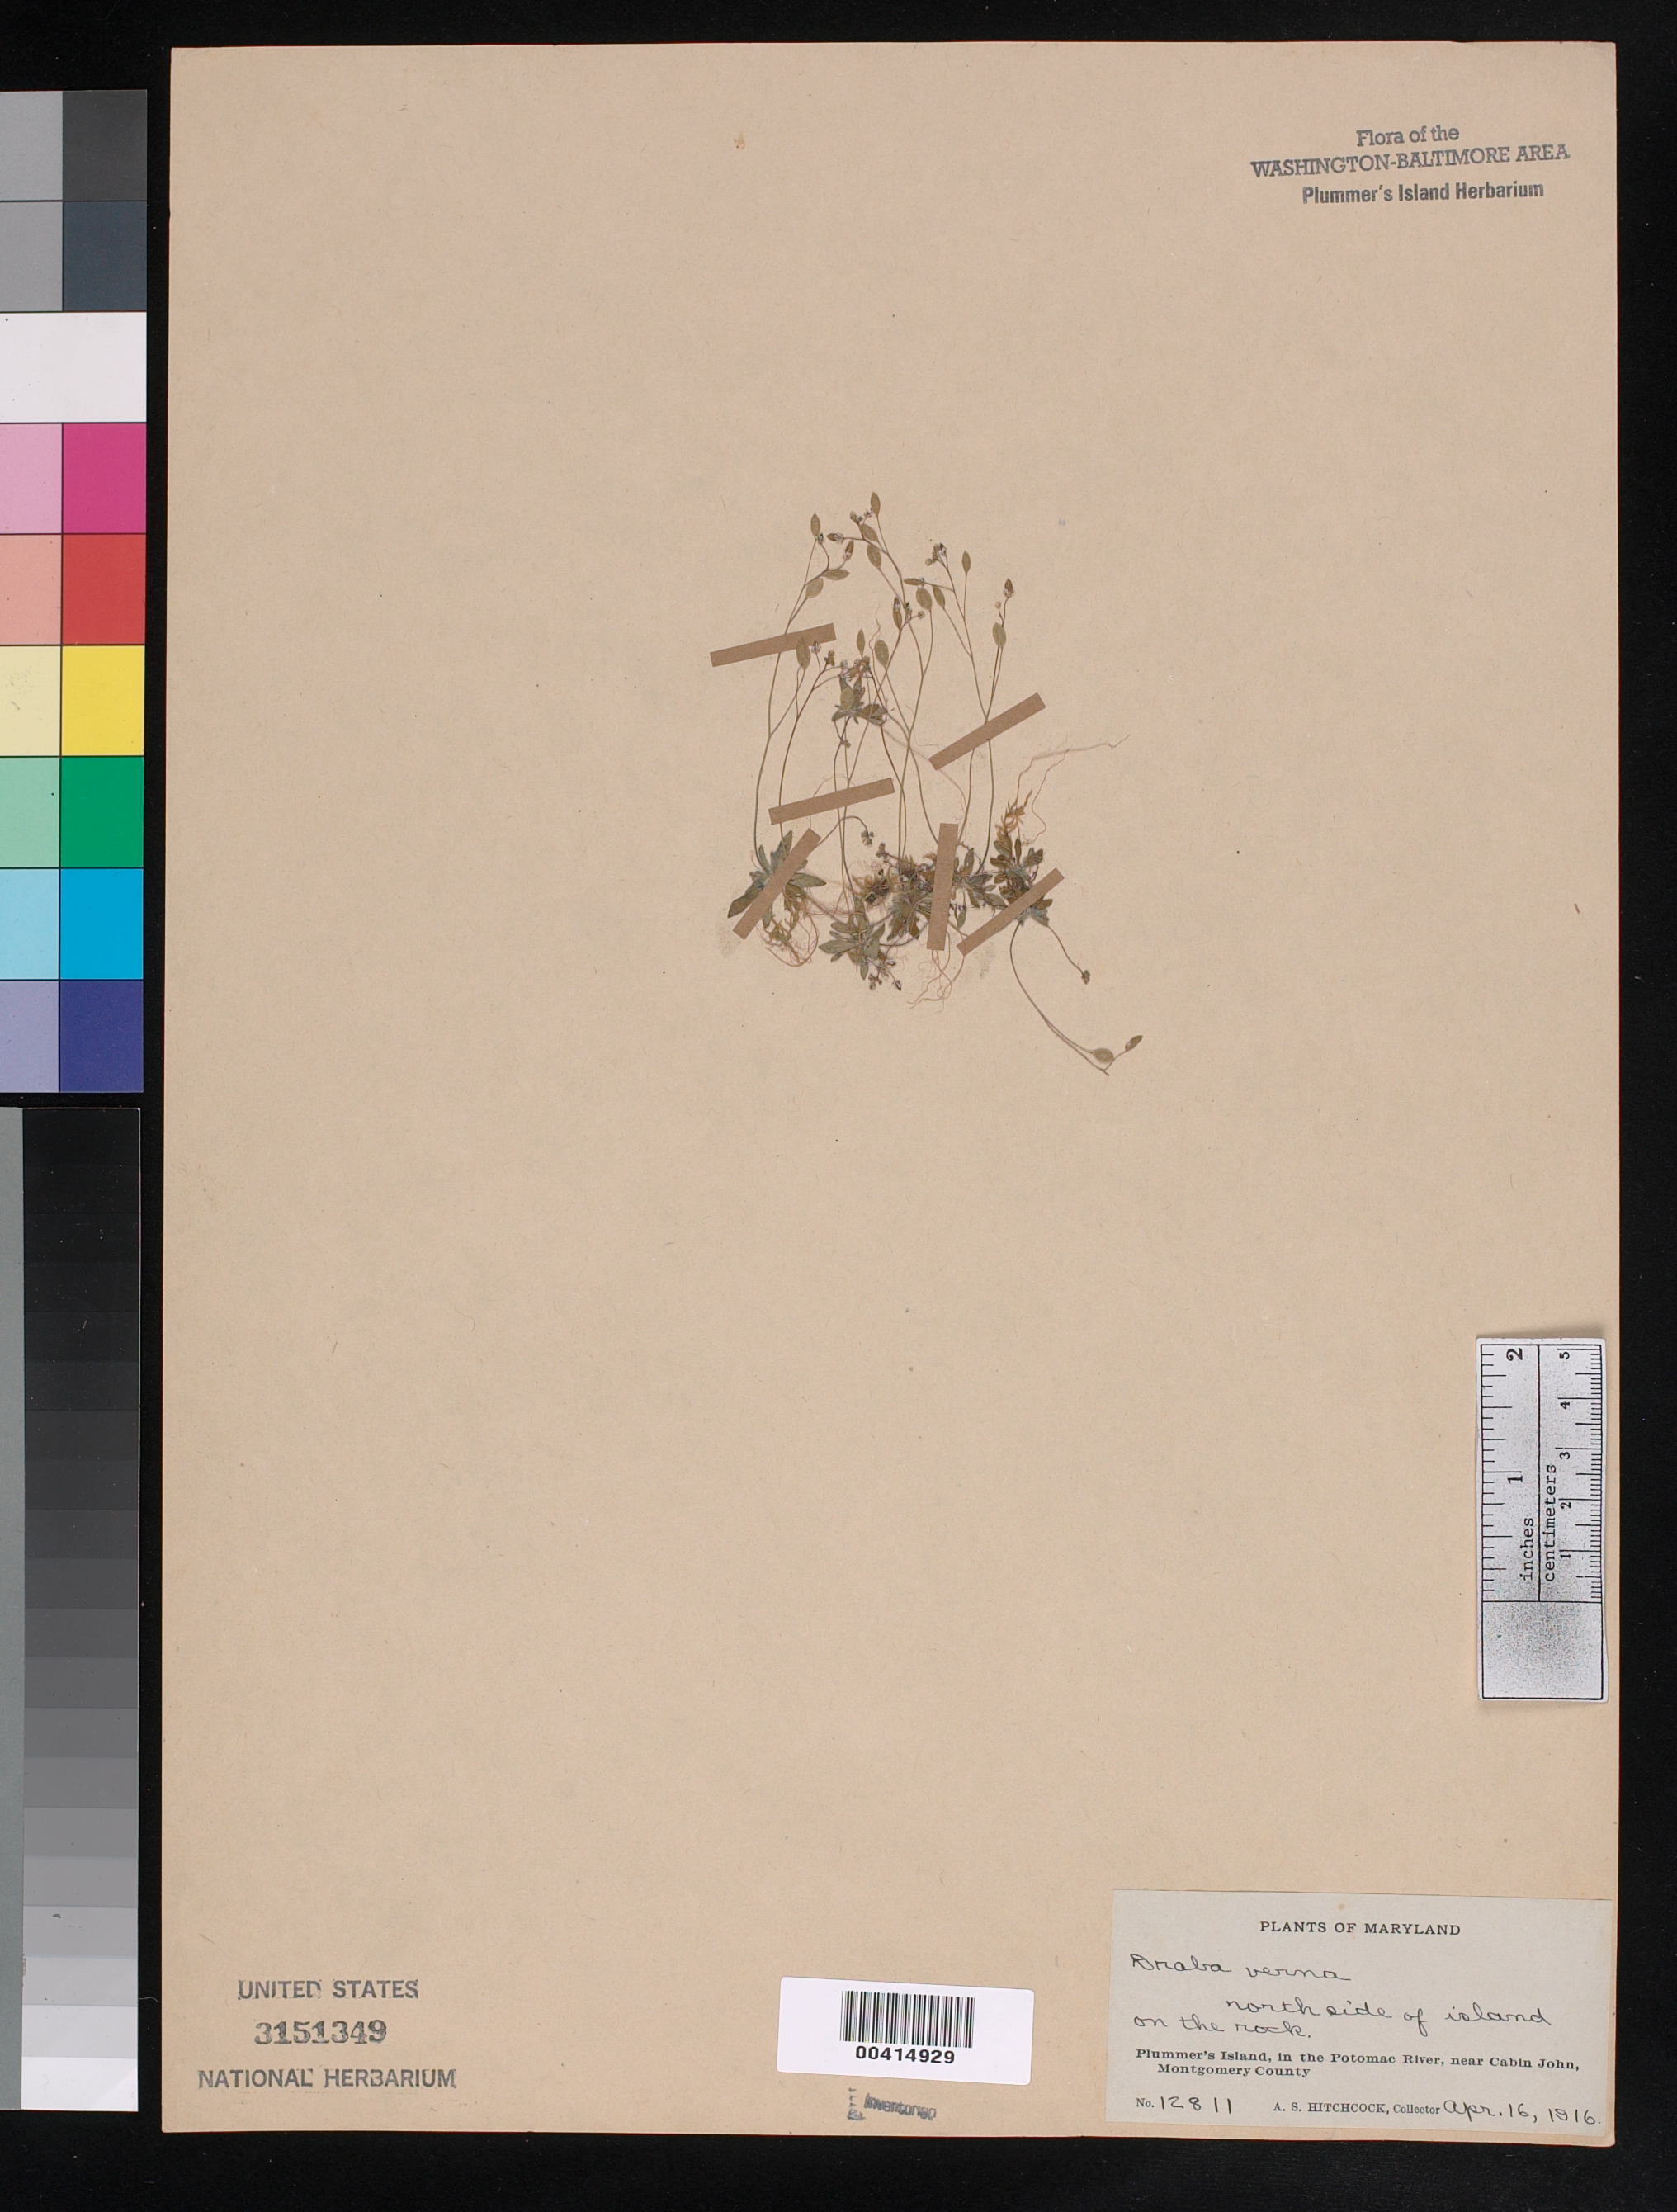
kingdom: Plantae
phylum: Tracheophyta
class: Magnoliopsida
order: Brassicales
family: Brassicaceae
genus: Draba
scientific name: Draba verna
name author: L.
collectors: A. S. Hitchcock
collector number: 12811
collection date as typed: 16 Apr 1916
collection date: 1916-04-16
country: United States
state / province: Maryland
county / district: Montgomery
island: Plummers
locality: Plummer's Island; north side on the rock C. & O. Canal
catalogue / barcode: US 3151349